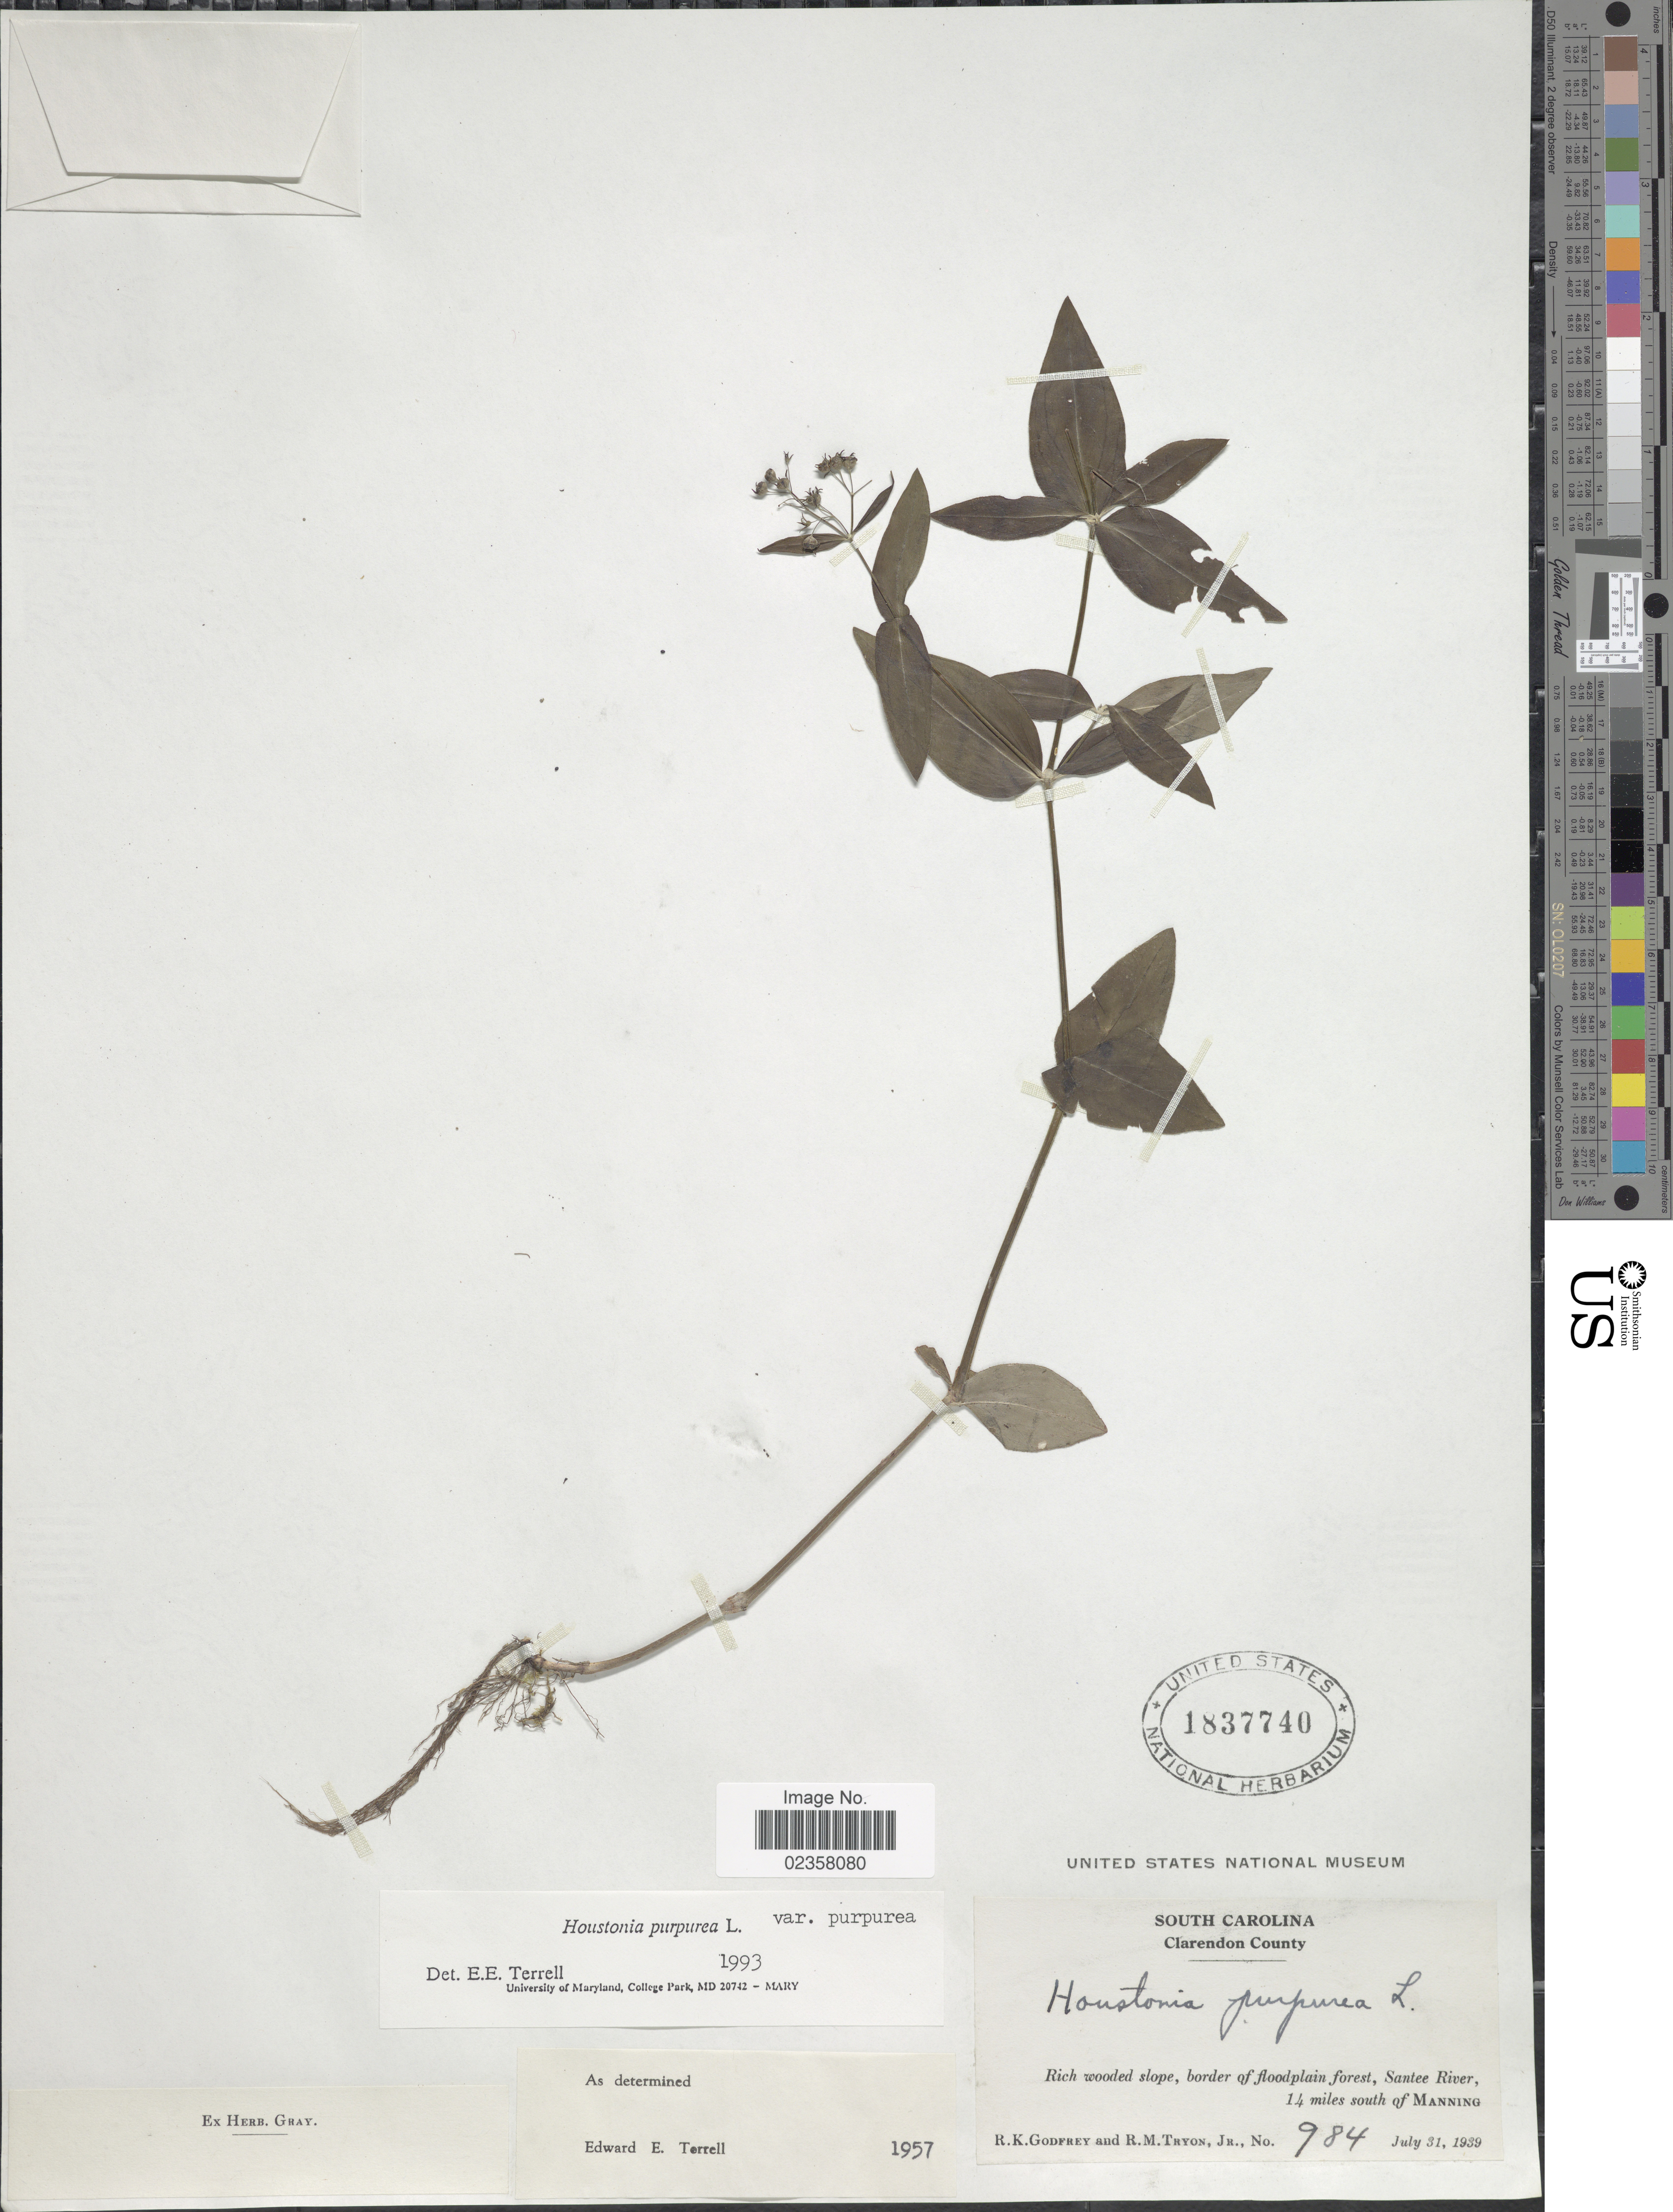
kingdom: Plantae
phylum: Tracheophyta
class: Magnoliopsida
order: Gentianales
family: Rubiaceae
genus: Houstonia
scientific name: Houstonia purpurea var. purpurea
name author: L.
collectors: R. K. Godfrey & R. M. Tryon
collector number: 984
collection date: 1939-07-31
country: United States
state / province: South Carolina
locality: Clarendon County, rich wooded slope, border of floodplain forest, Santee River, 14 miles south of Manning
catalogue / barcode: US 1837740